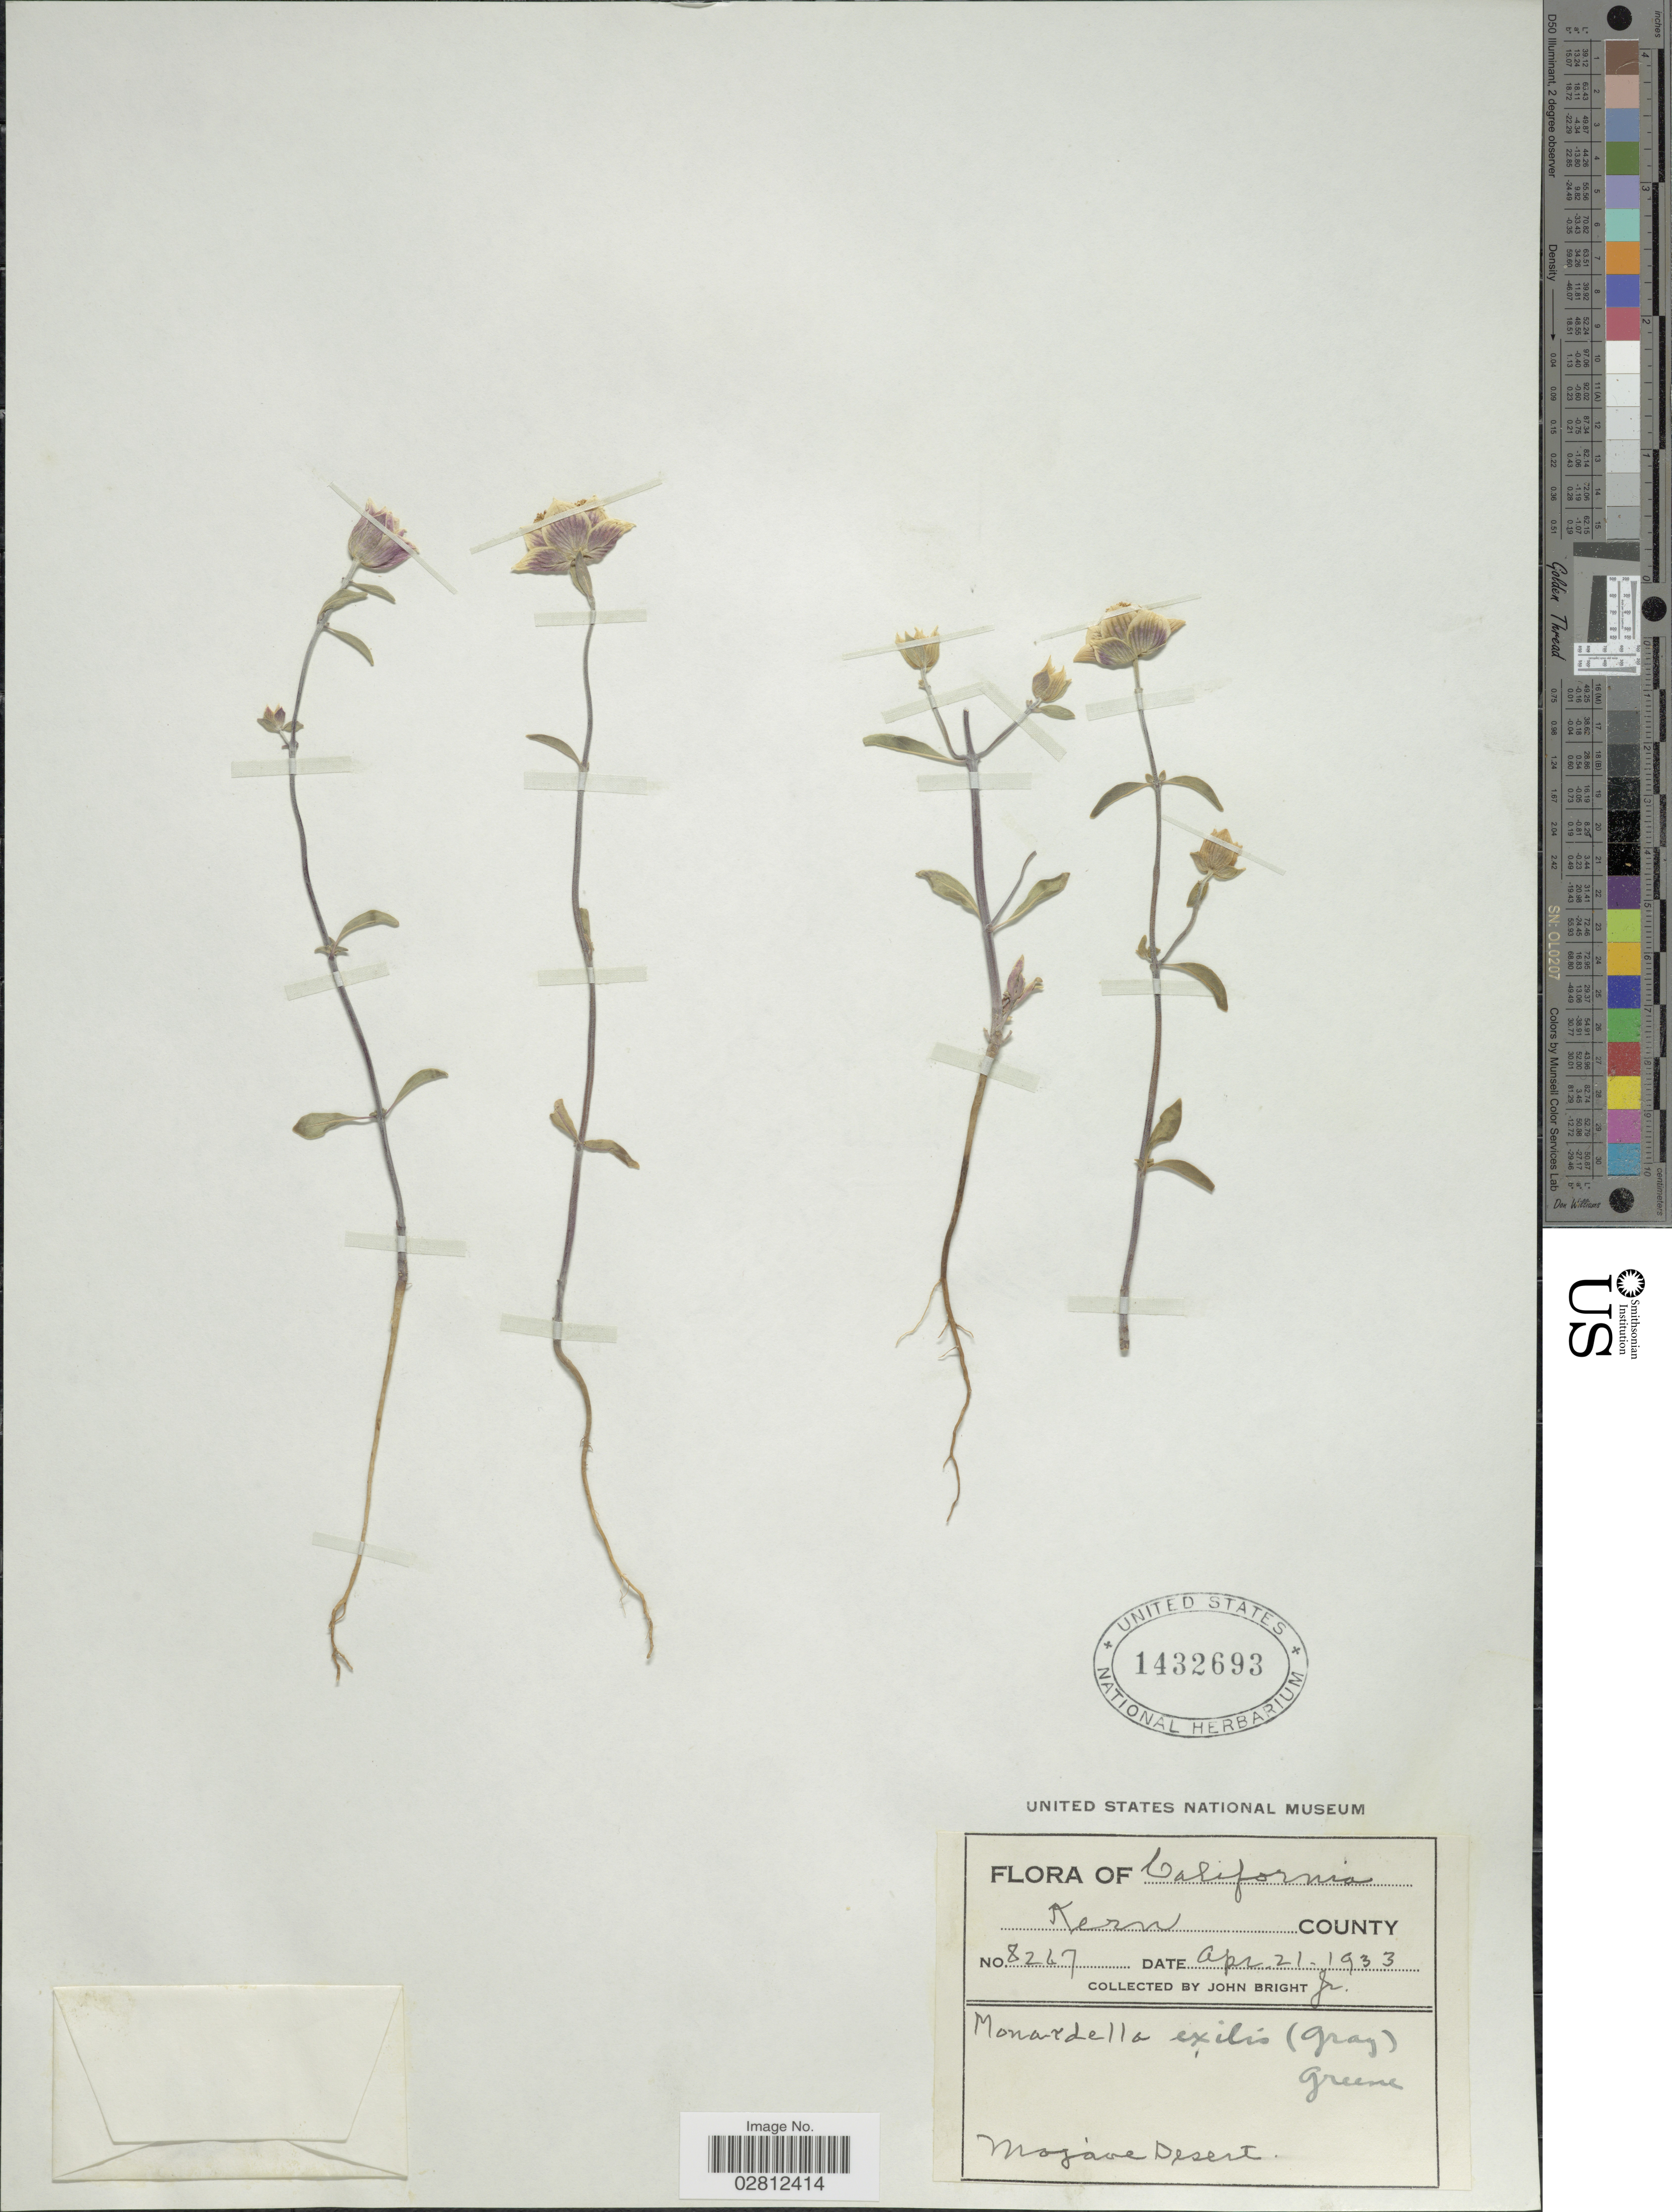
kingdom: Plantae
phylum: Tracheophyta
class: Magnoliopsida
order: Lamiales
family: Lamiaceae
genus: Monardella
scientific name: Monardella exilis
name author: (A. Gray) Greene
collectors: J. Bright Jr.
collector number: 8247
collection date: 1933-04-21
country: United States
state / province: California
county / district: Kern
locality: Kern County. Mojave Desert.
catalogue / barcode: US 1432693